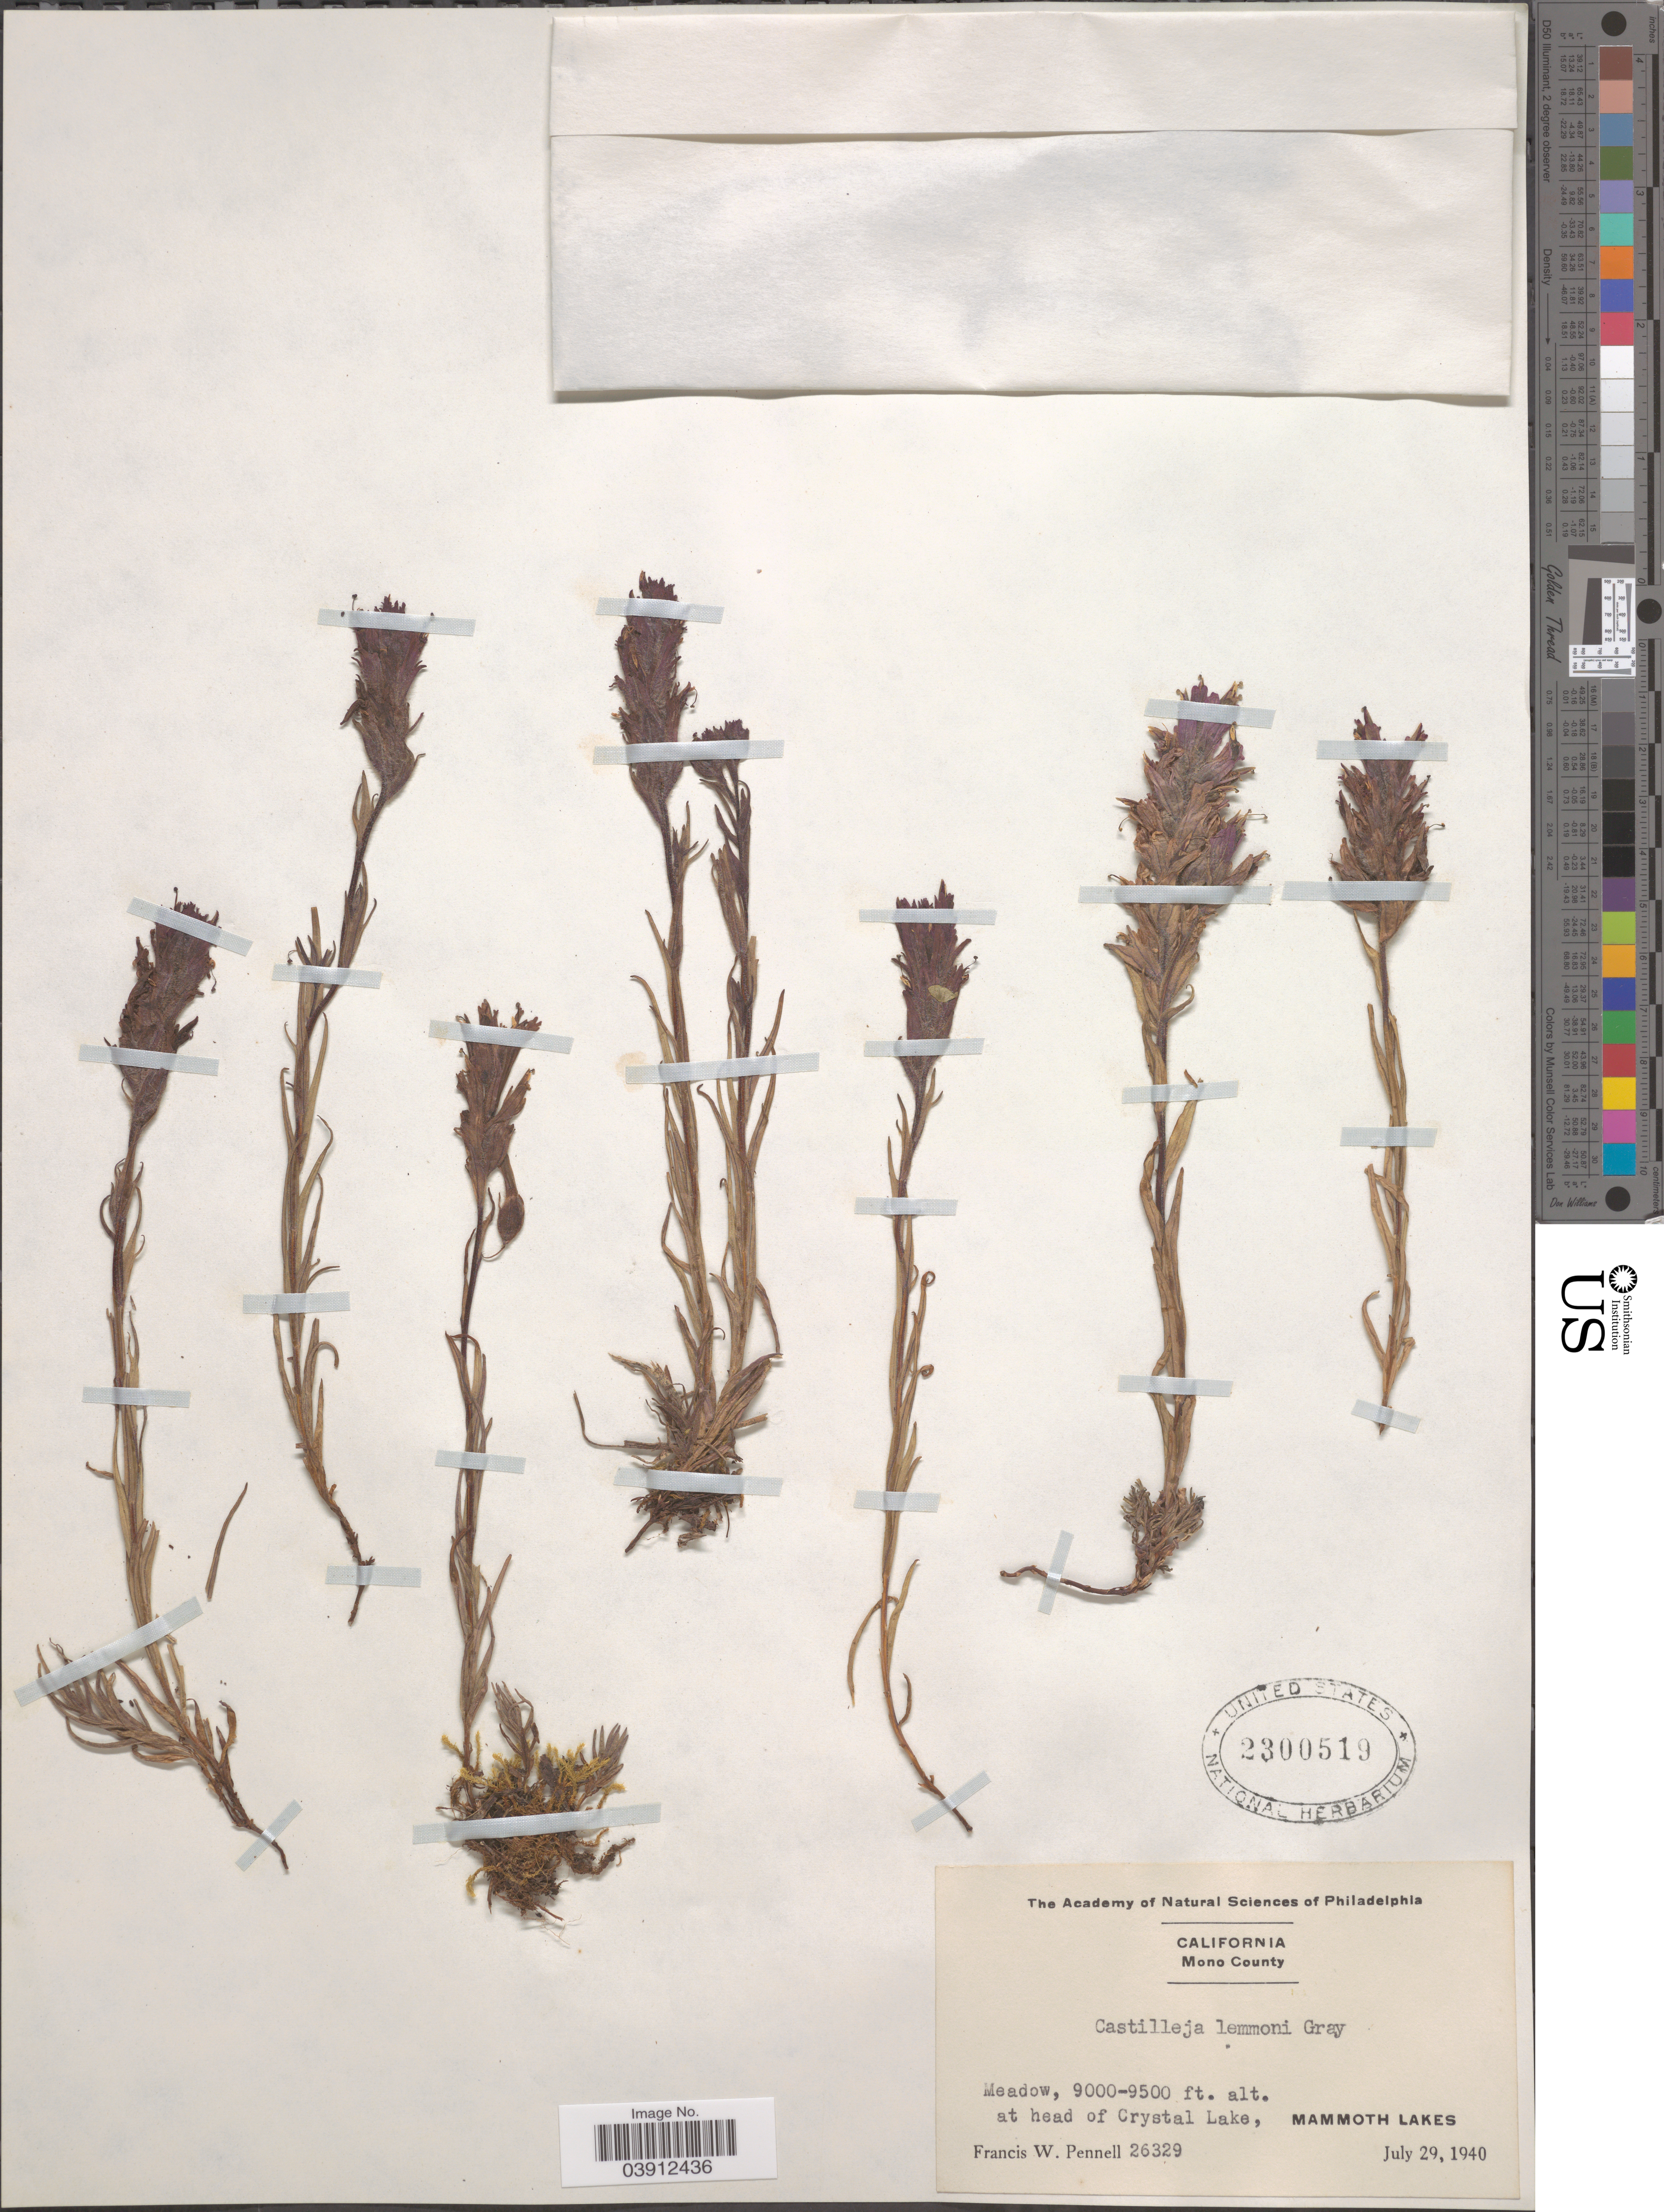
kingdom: Plantae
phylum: Tracheophyta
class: Magnoliopsida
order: Lamiales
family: Orobanchaceae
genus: Castilleja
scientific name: Castilleja lemmonii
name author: A. Gray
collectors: F. W. Pennell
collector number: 26329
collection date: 1940-07-29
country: United States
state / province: California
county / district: Mono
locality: Mono County. Meadow, at head of Crystal Lake, Mammoth Lakes.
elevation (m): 2743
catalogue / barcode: US 2300519